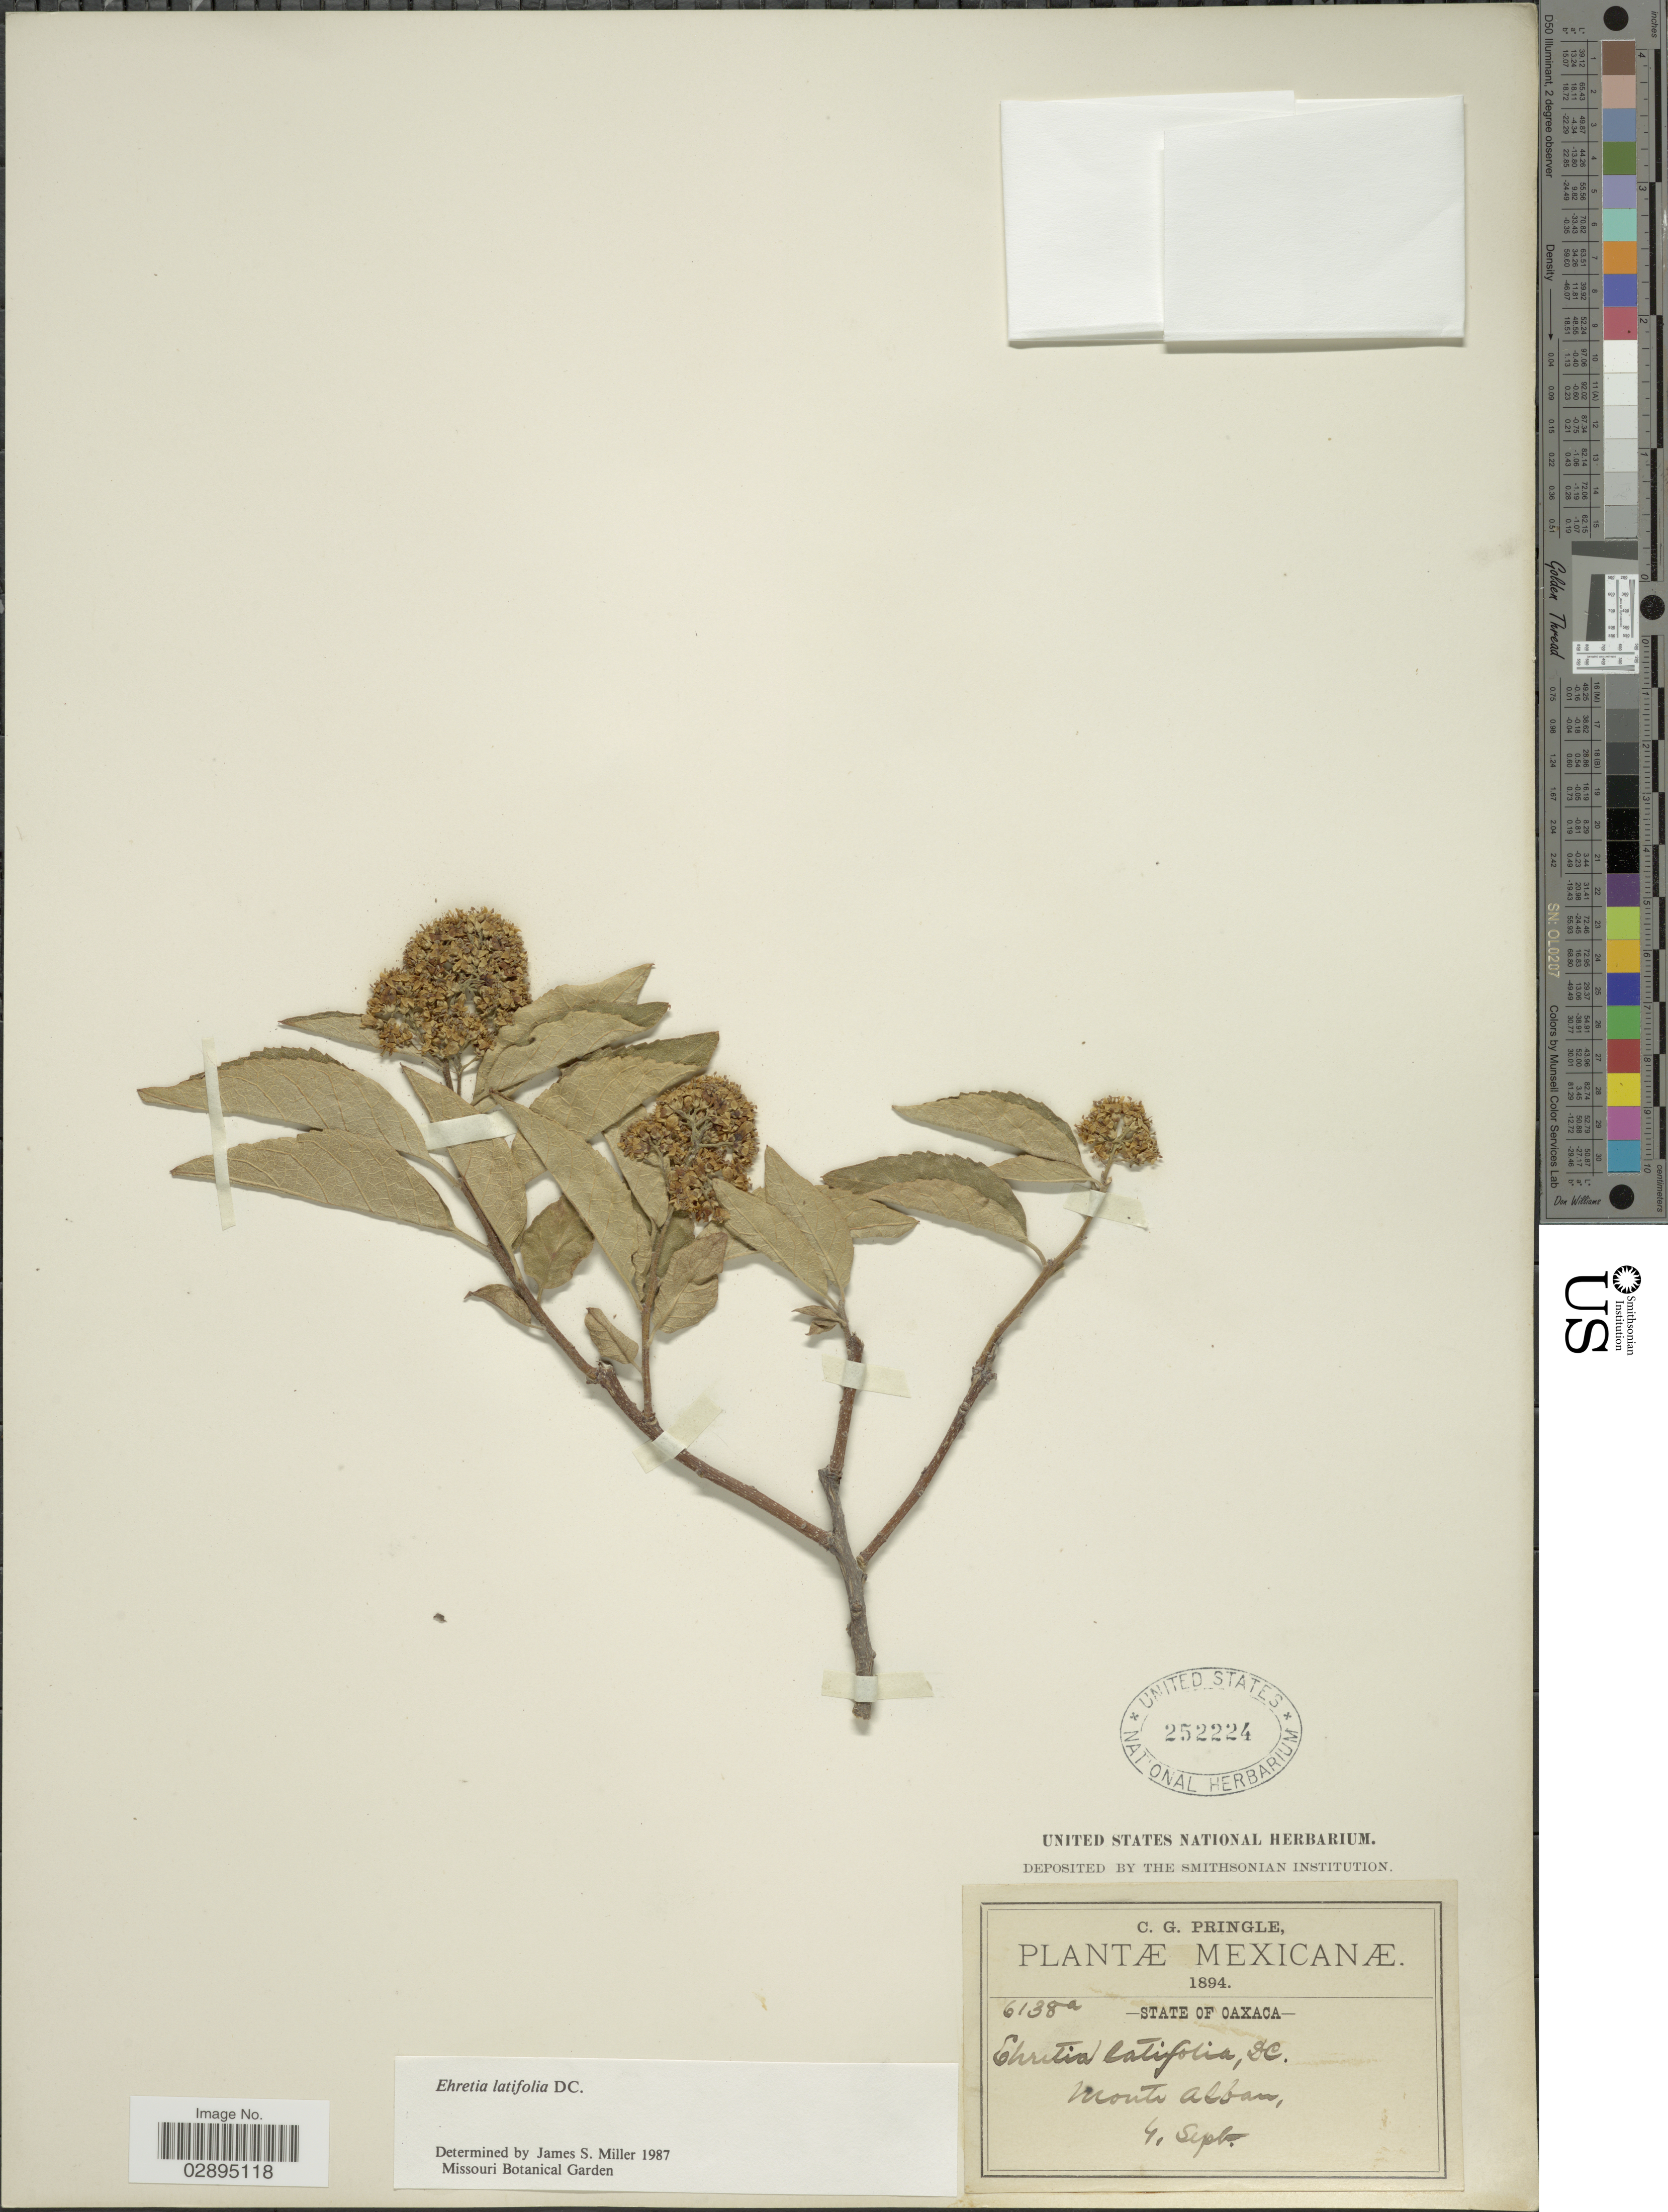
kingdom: Plantae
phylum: Tracheophyta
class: Magnoliopsida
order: Boraginales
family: Ehretiaceae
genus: Ehretia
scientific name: Ehretia latifolia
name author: DC.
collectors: C. G. Pringle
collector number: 6138a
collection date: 1894-09-04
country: Mexico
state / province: Oaxaca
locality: Monte Alban.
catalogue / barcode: US 252224